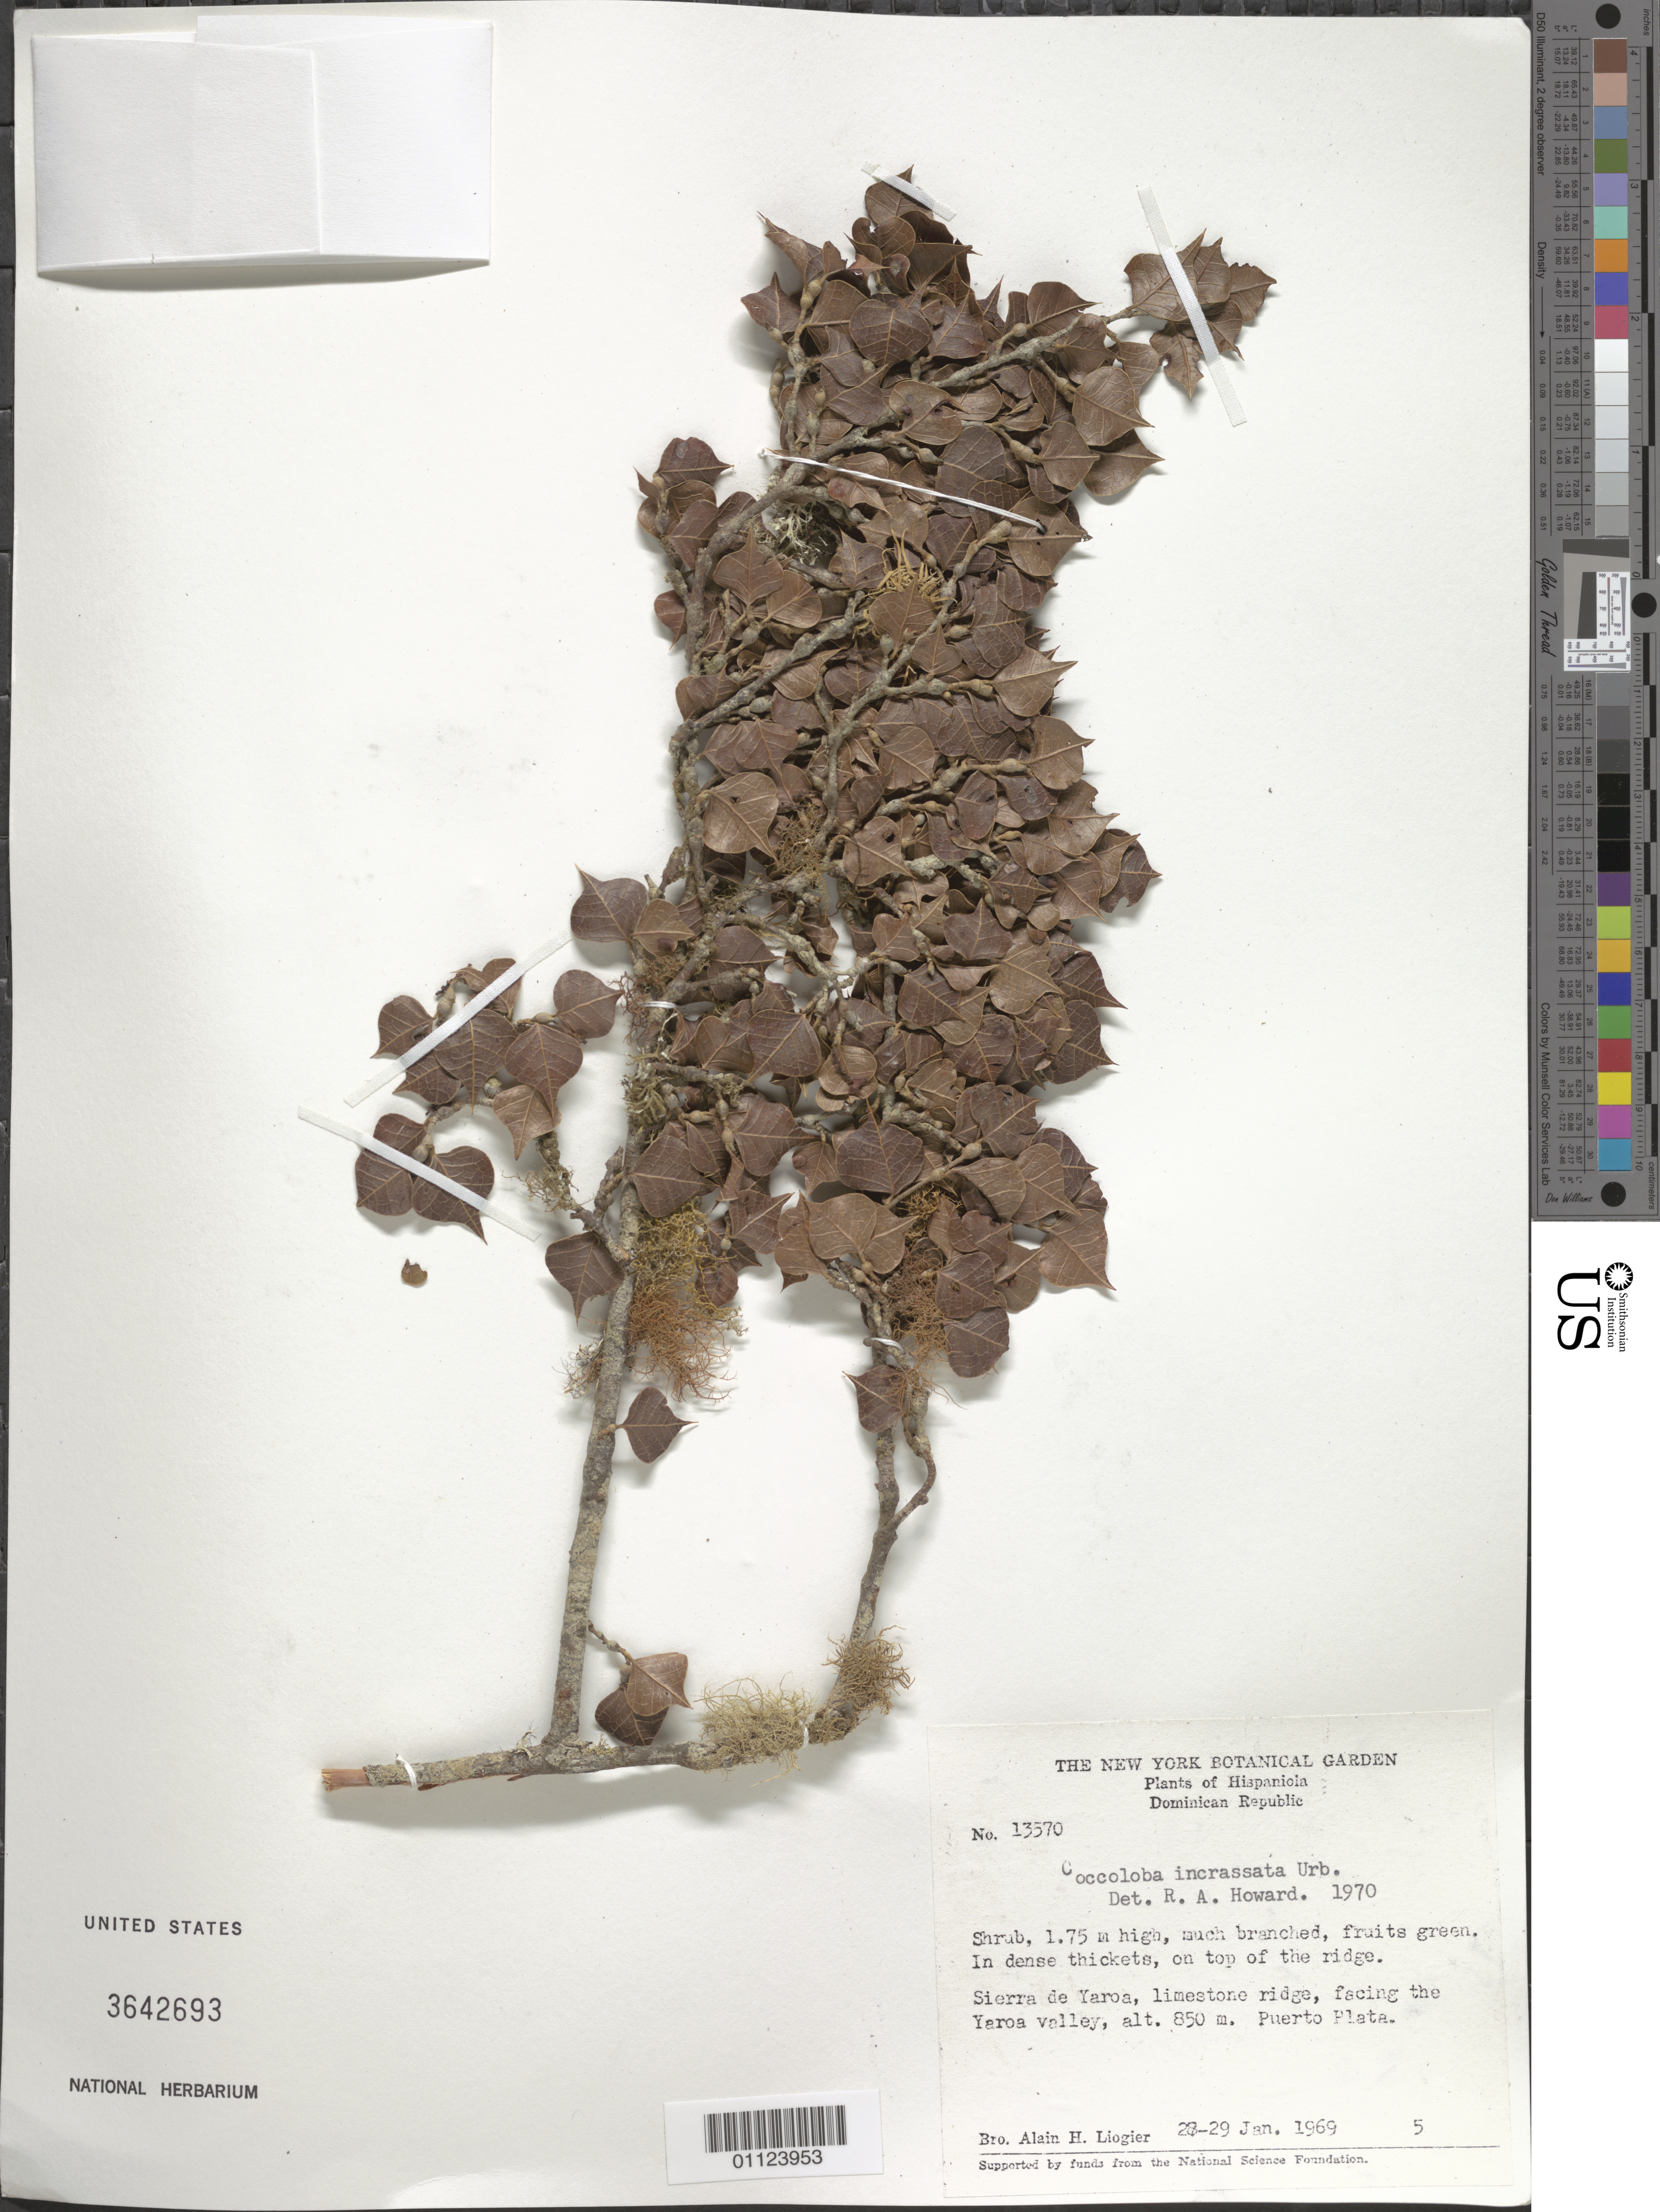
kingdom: Plantae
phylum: Tracheophyta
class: Magnoliopsida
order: Caryophyllales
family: Polygonaceae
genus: Coccoloba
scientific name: Coccoloba incrassata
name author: Urb.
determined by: Howard, R. A.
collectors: A. H. Liogier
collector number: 13570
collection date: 1969-01-28/1969-01-29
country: Dominican Republic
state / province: Puerto Plata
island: Hispaniola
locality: Sierra de Yaroa, Yaroa valley. Puerto Plata.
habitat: Limestone ridge facing valley. In dense thickets, on top of the ridge.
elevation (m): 850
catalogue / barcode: US 3642693